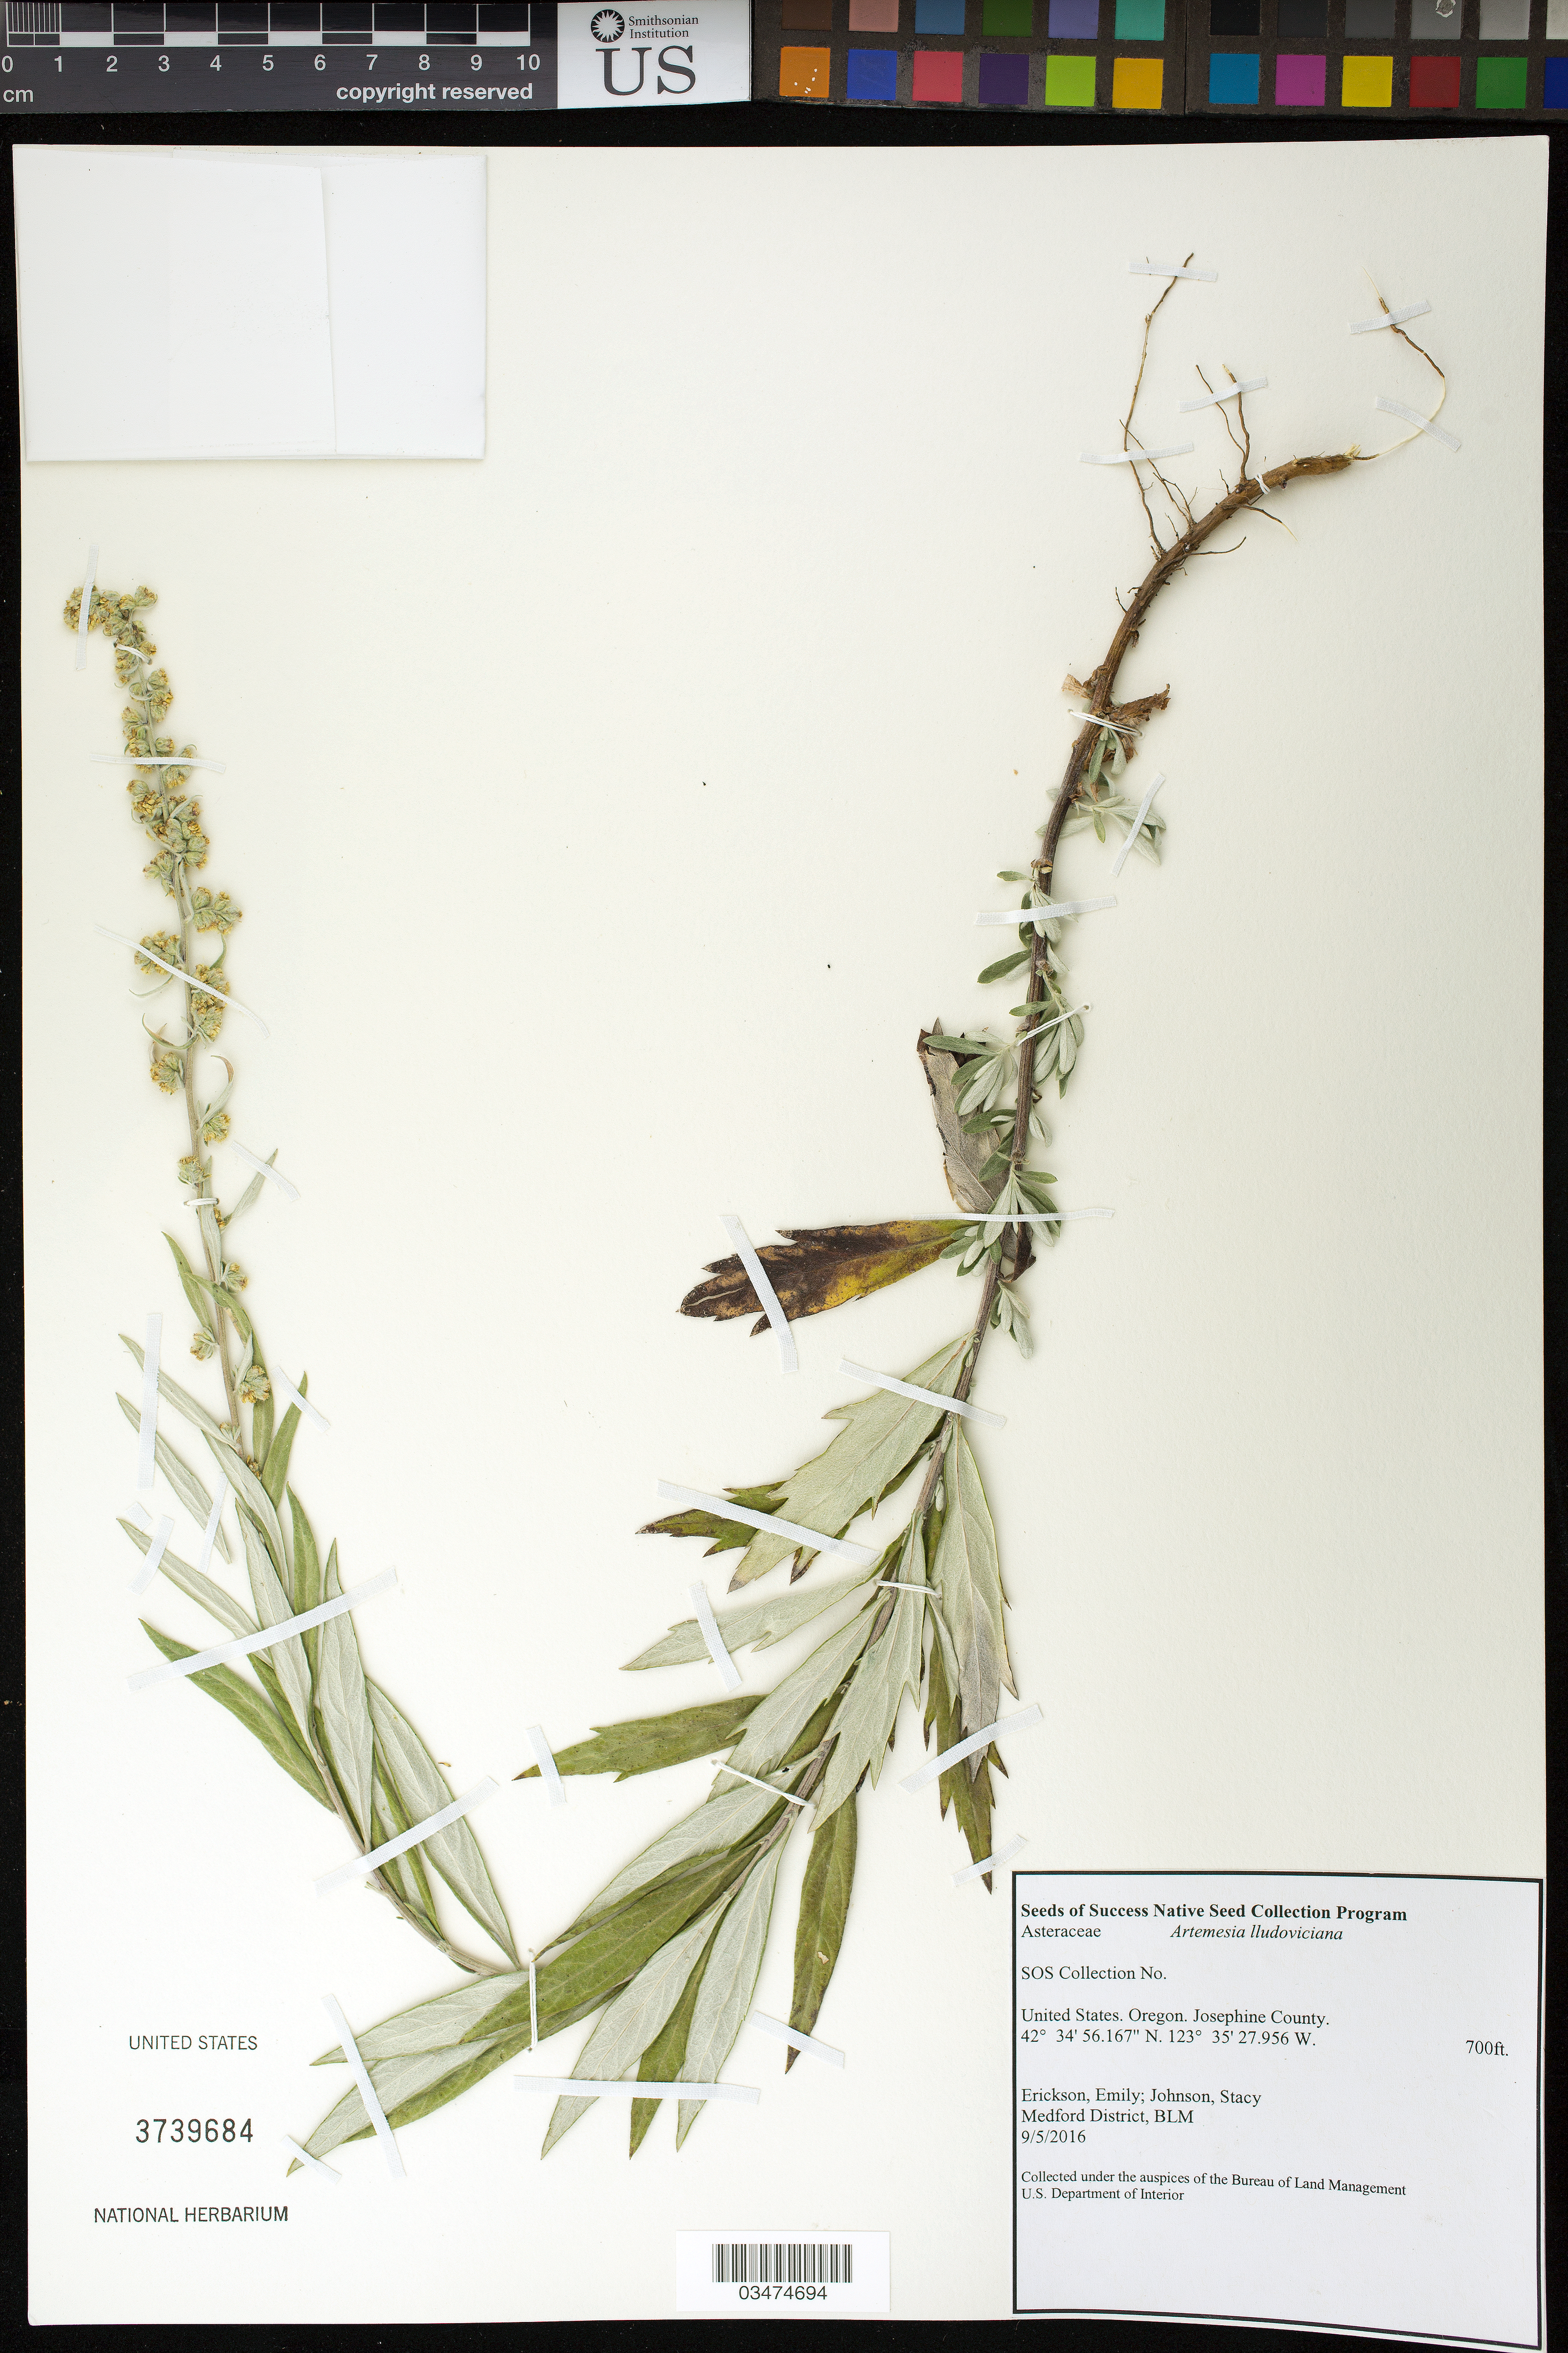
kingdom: Plantae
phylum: Tracheophyta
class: Magnoliopsida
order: Asterales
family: Asteraceae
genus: Artemisia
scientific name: Artemisia ludoviciana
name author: Nutt.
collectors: E. Erickson & S. Johnson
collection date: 2016-09-05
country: United States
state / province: Oregon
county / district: Josephine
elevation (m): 213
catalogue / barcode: US 3739684